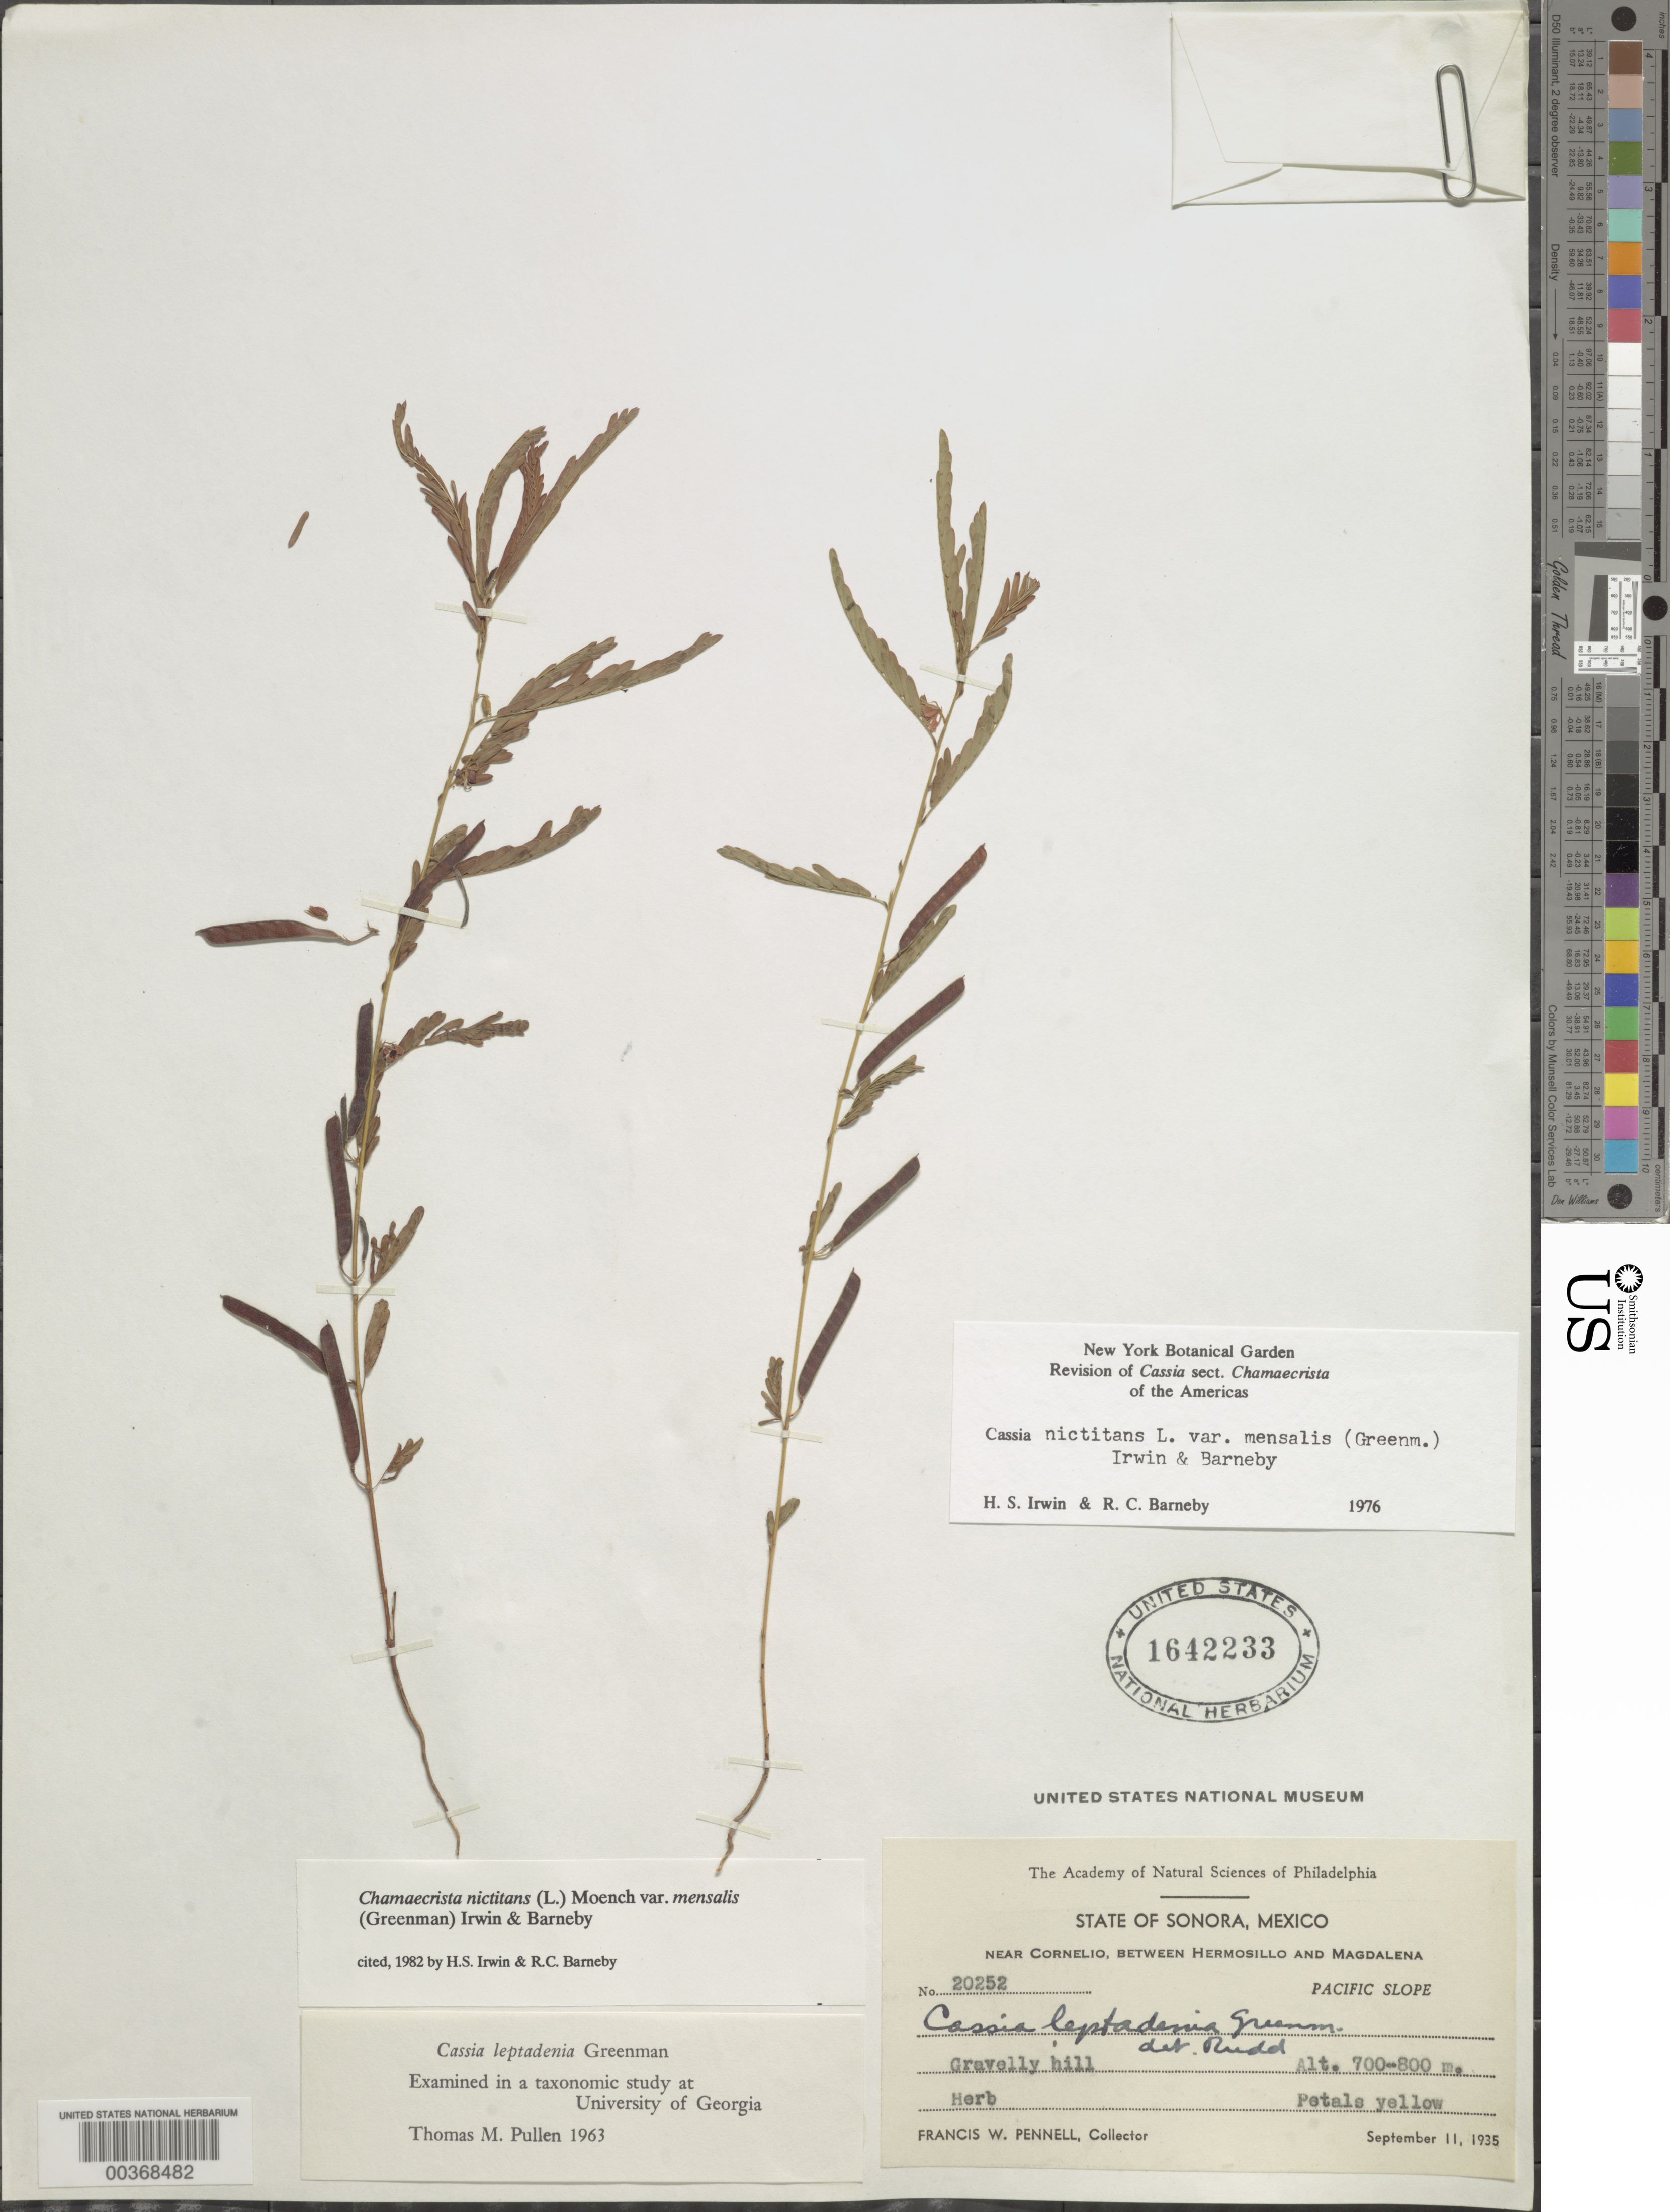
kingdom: Plantae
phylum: Tracheophyta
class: Magnoliopsida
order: Fabales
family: Fabaceae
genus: Chamaecrista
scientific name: Chamaecrista nictitans var. mensalis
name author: (Greenm.) H.S. Irwin & Barneby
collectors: F. W. Pennell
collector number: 20252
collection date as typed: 11 Sep 1935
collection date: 1935-09-11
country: Mexico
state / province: Sonora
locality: Near cornelio, between Hermosillo and Magdalena; pacific slope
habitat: Gravelly hill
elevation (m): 700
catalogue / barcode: US 1642233